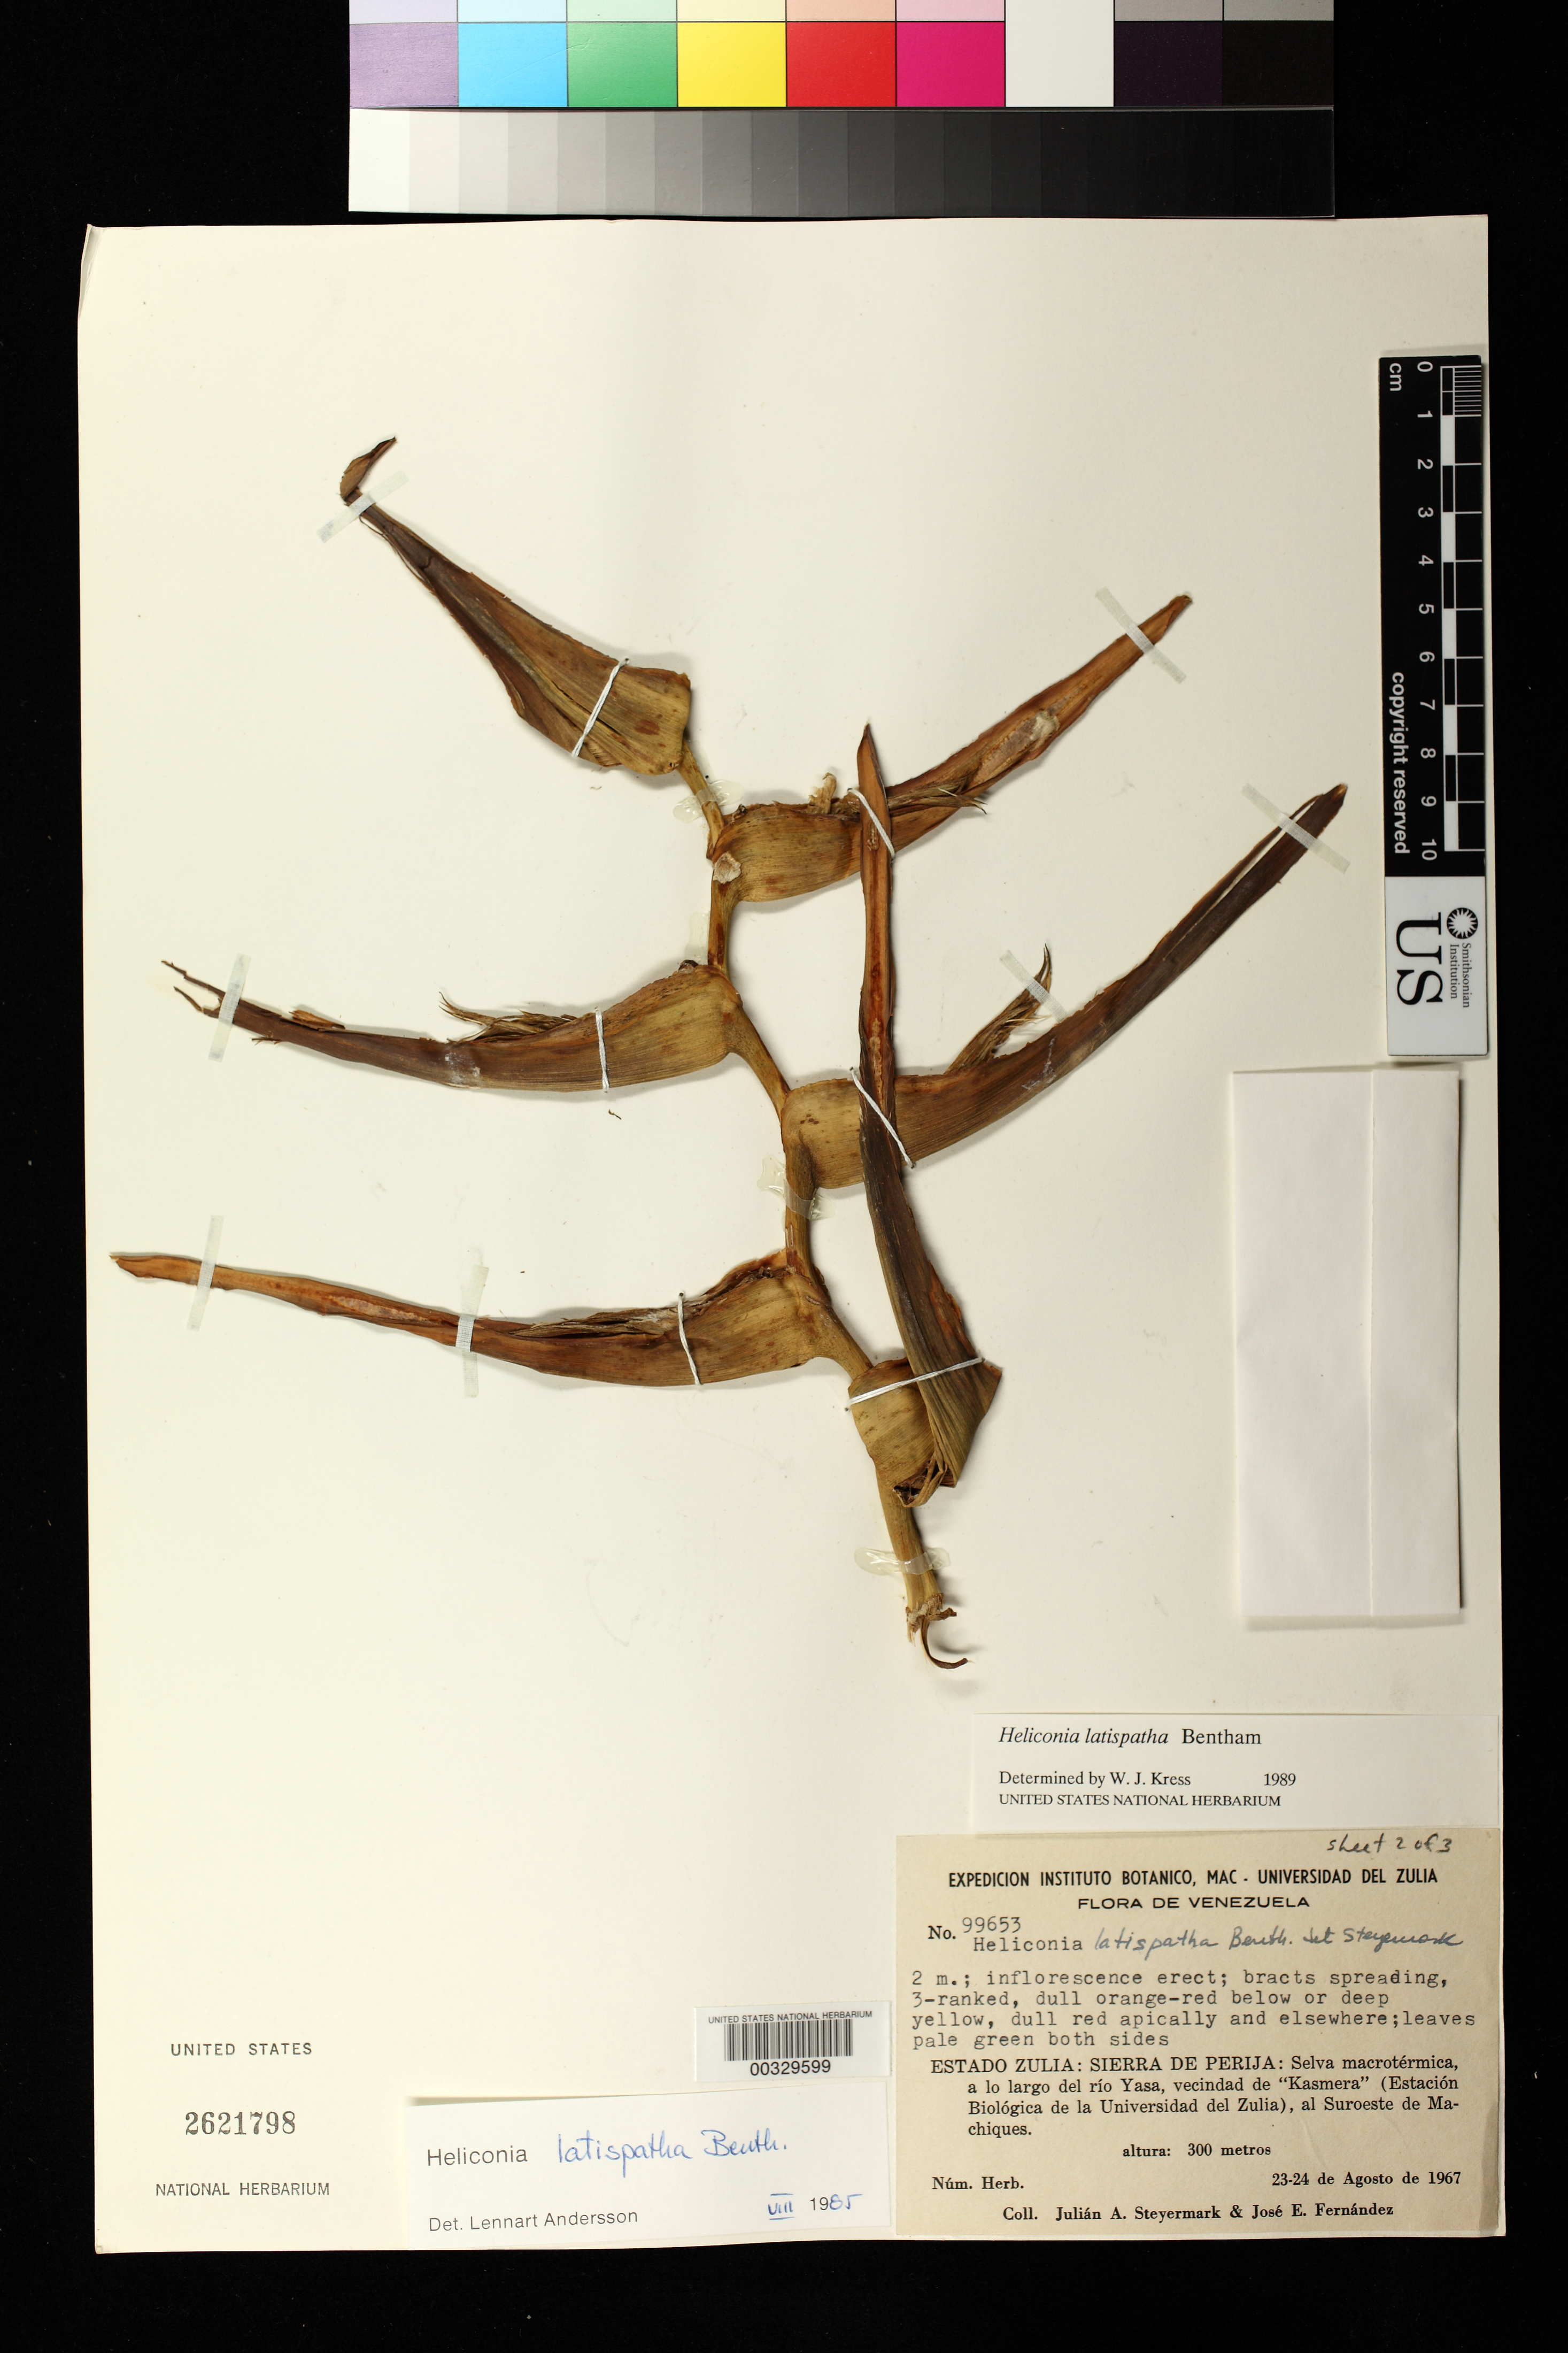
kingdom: Plantae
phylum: Tracheophyta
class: Liliopsida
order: Zingiberales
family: Heliconiaceae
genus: Heliconia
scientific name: Heliconia latispatha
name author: Benth.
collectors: J. Steyermark & J. Fernández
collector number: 99653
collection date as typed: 23 Aug 1967 to 24 Aug 1967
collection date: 1967-08-23/1967-08-24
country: Venezuela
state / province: Zulia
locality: Sierra de perija, along rio yasa, vicinity of "kasmera" (estacion biologica de la universidad del zulia), sw of machiques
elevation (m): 300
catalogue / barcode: US 2621798